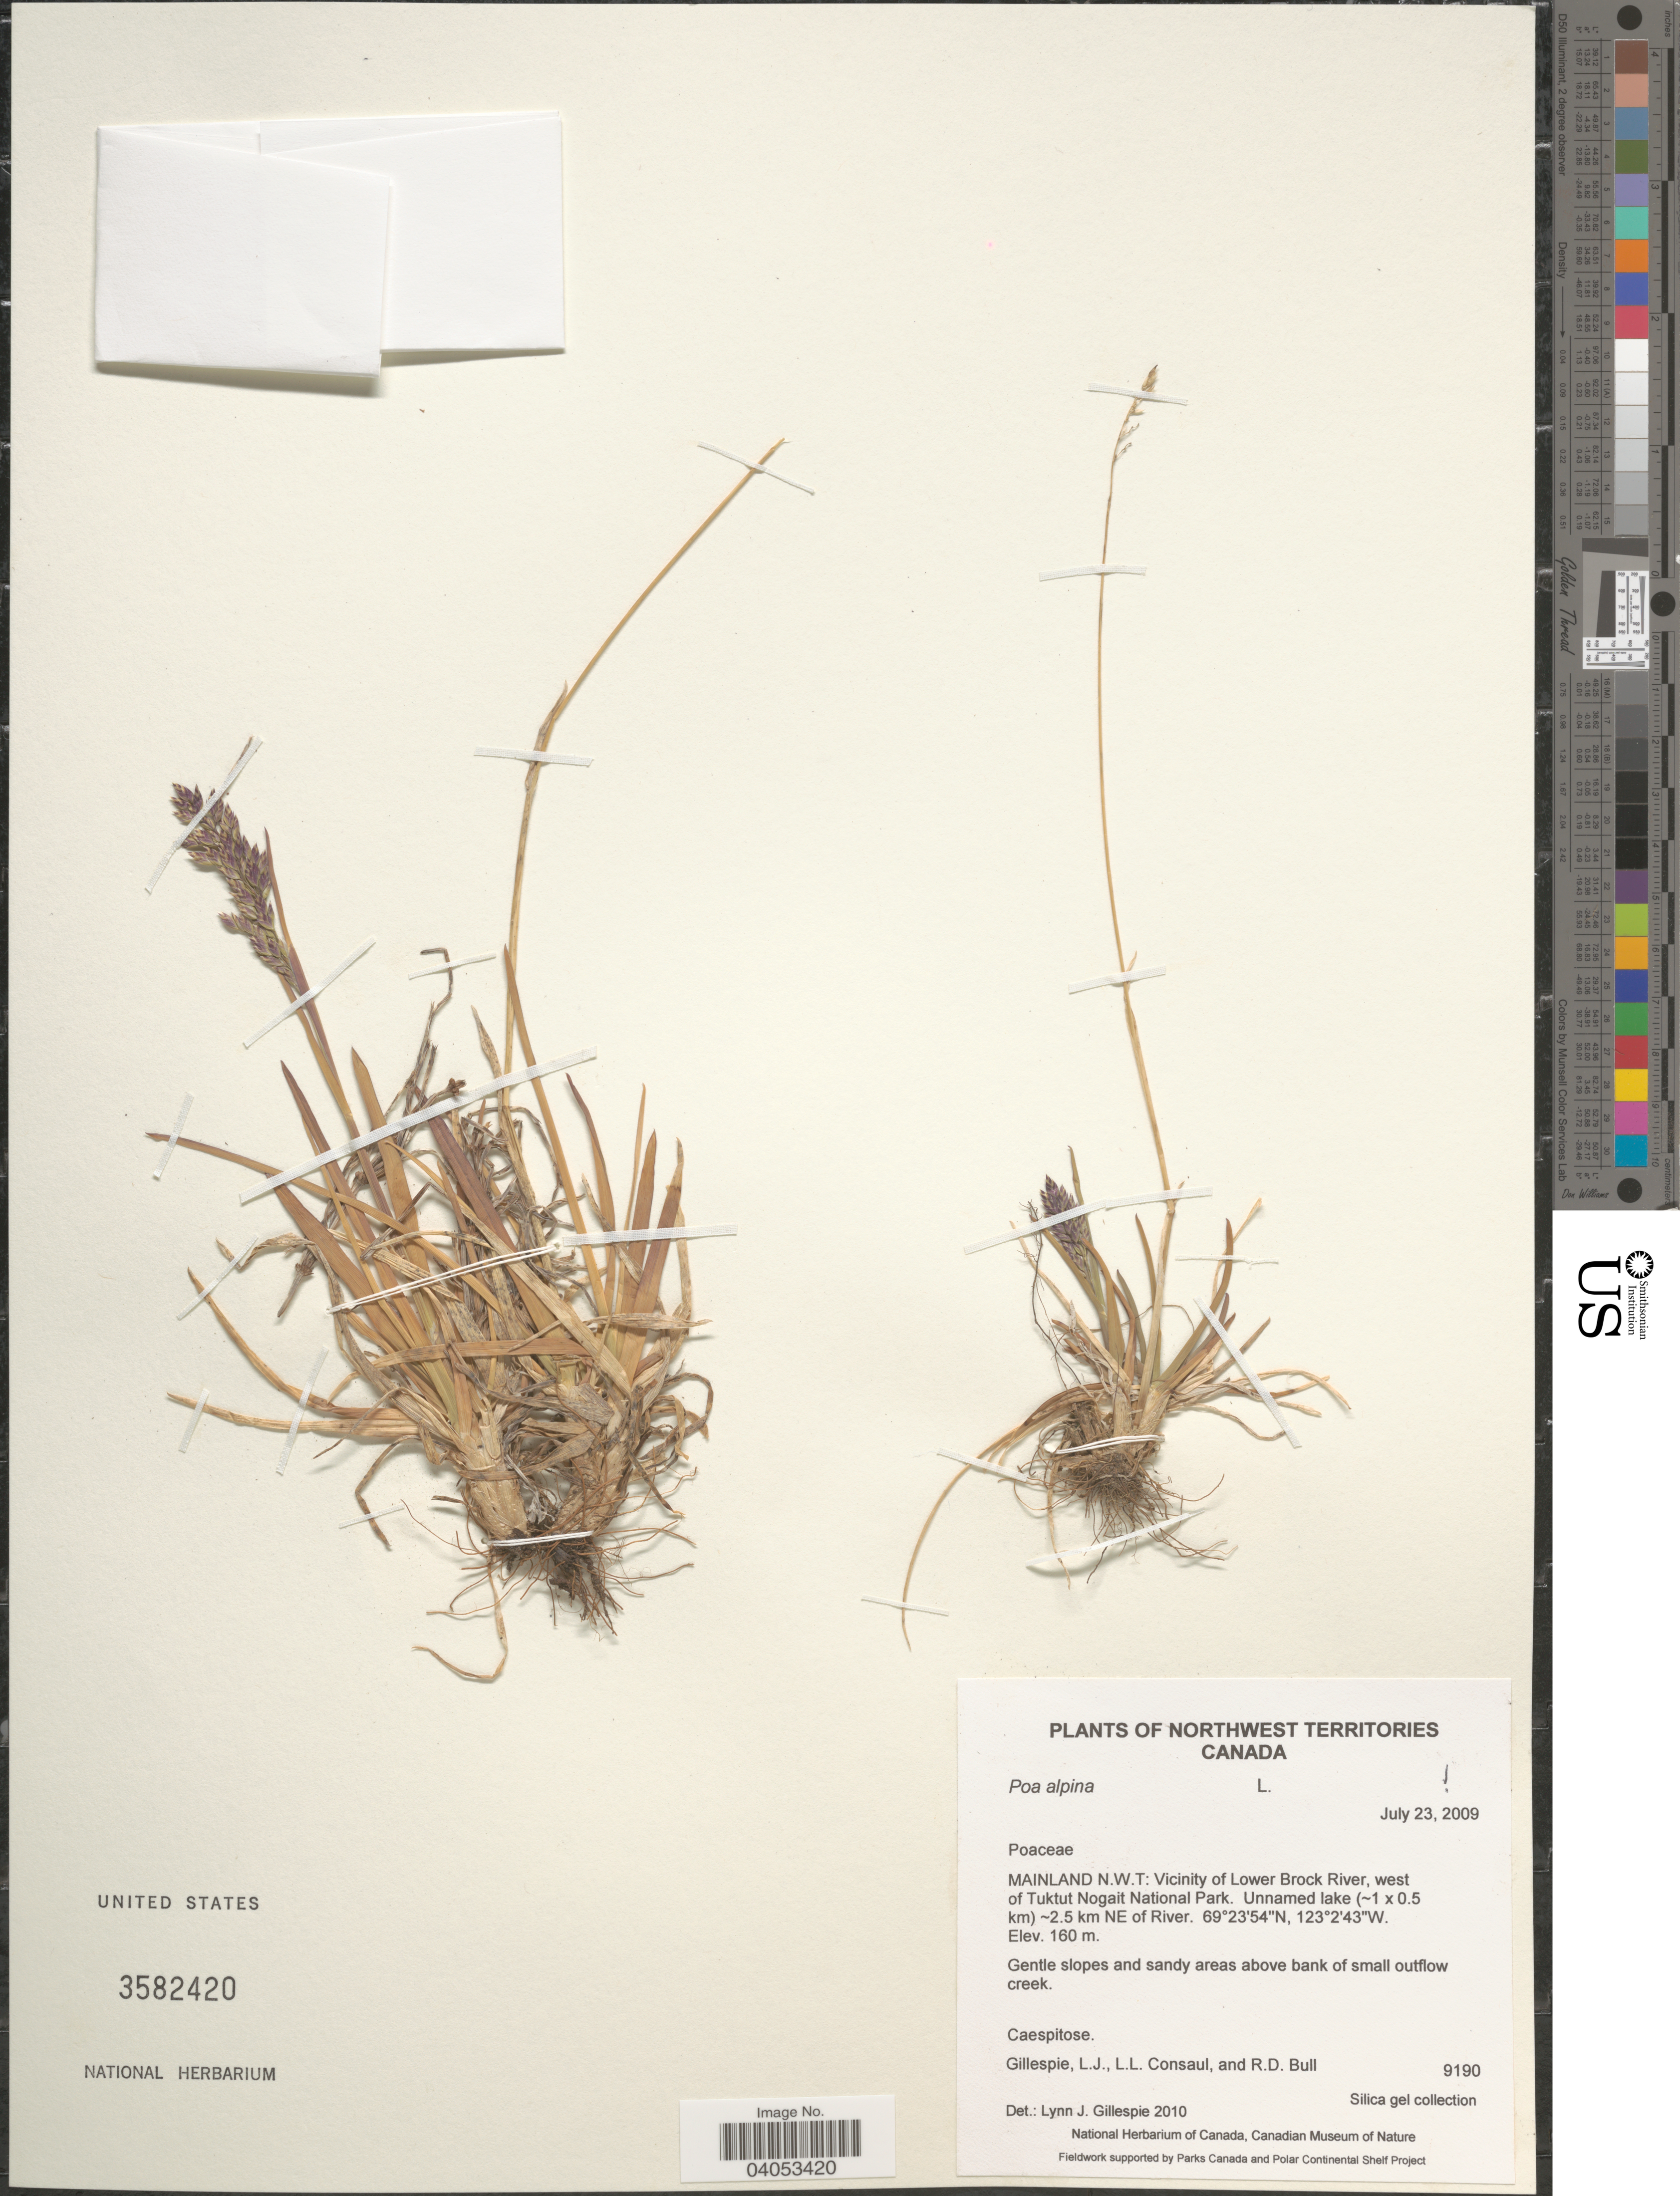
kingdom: Plantae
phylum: Tracheophyta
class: Liliopsida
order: Poales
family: Poaceae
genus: Poa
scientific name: Poa alpina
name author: L.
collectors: L. Gillespie, L. Consaul & R. Bull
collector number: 9190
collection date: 2009-07-23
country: Canada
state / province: Northwest Territories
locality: Mainland N.W.T: Vicinity of Lower Brock River, west of Tuktut Nogait National Park. Unnamed lake (~1 [Foreign script] 0.5 km) ~2.5 km NE of River.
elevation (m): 160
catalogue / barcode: US 3582420